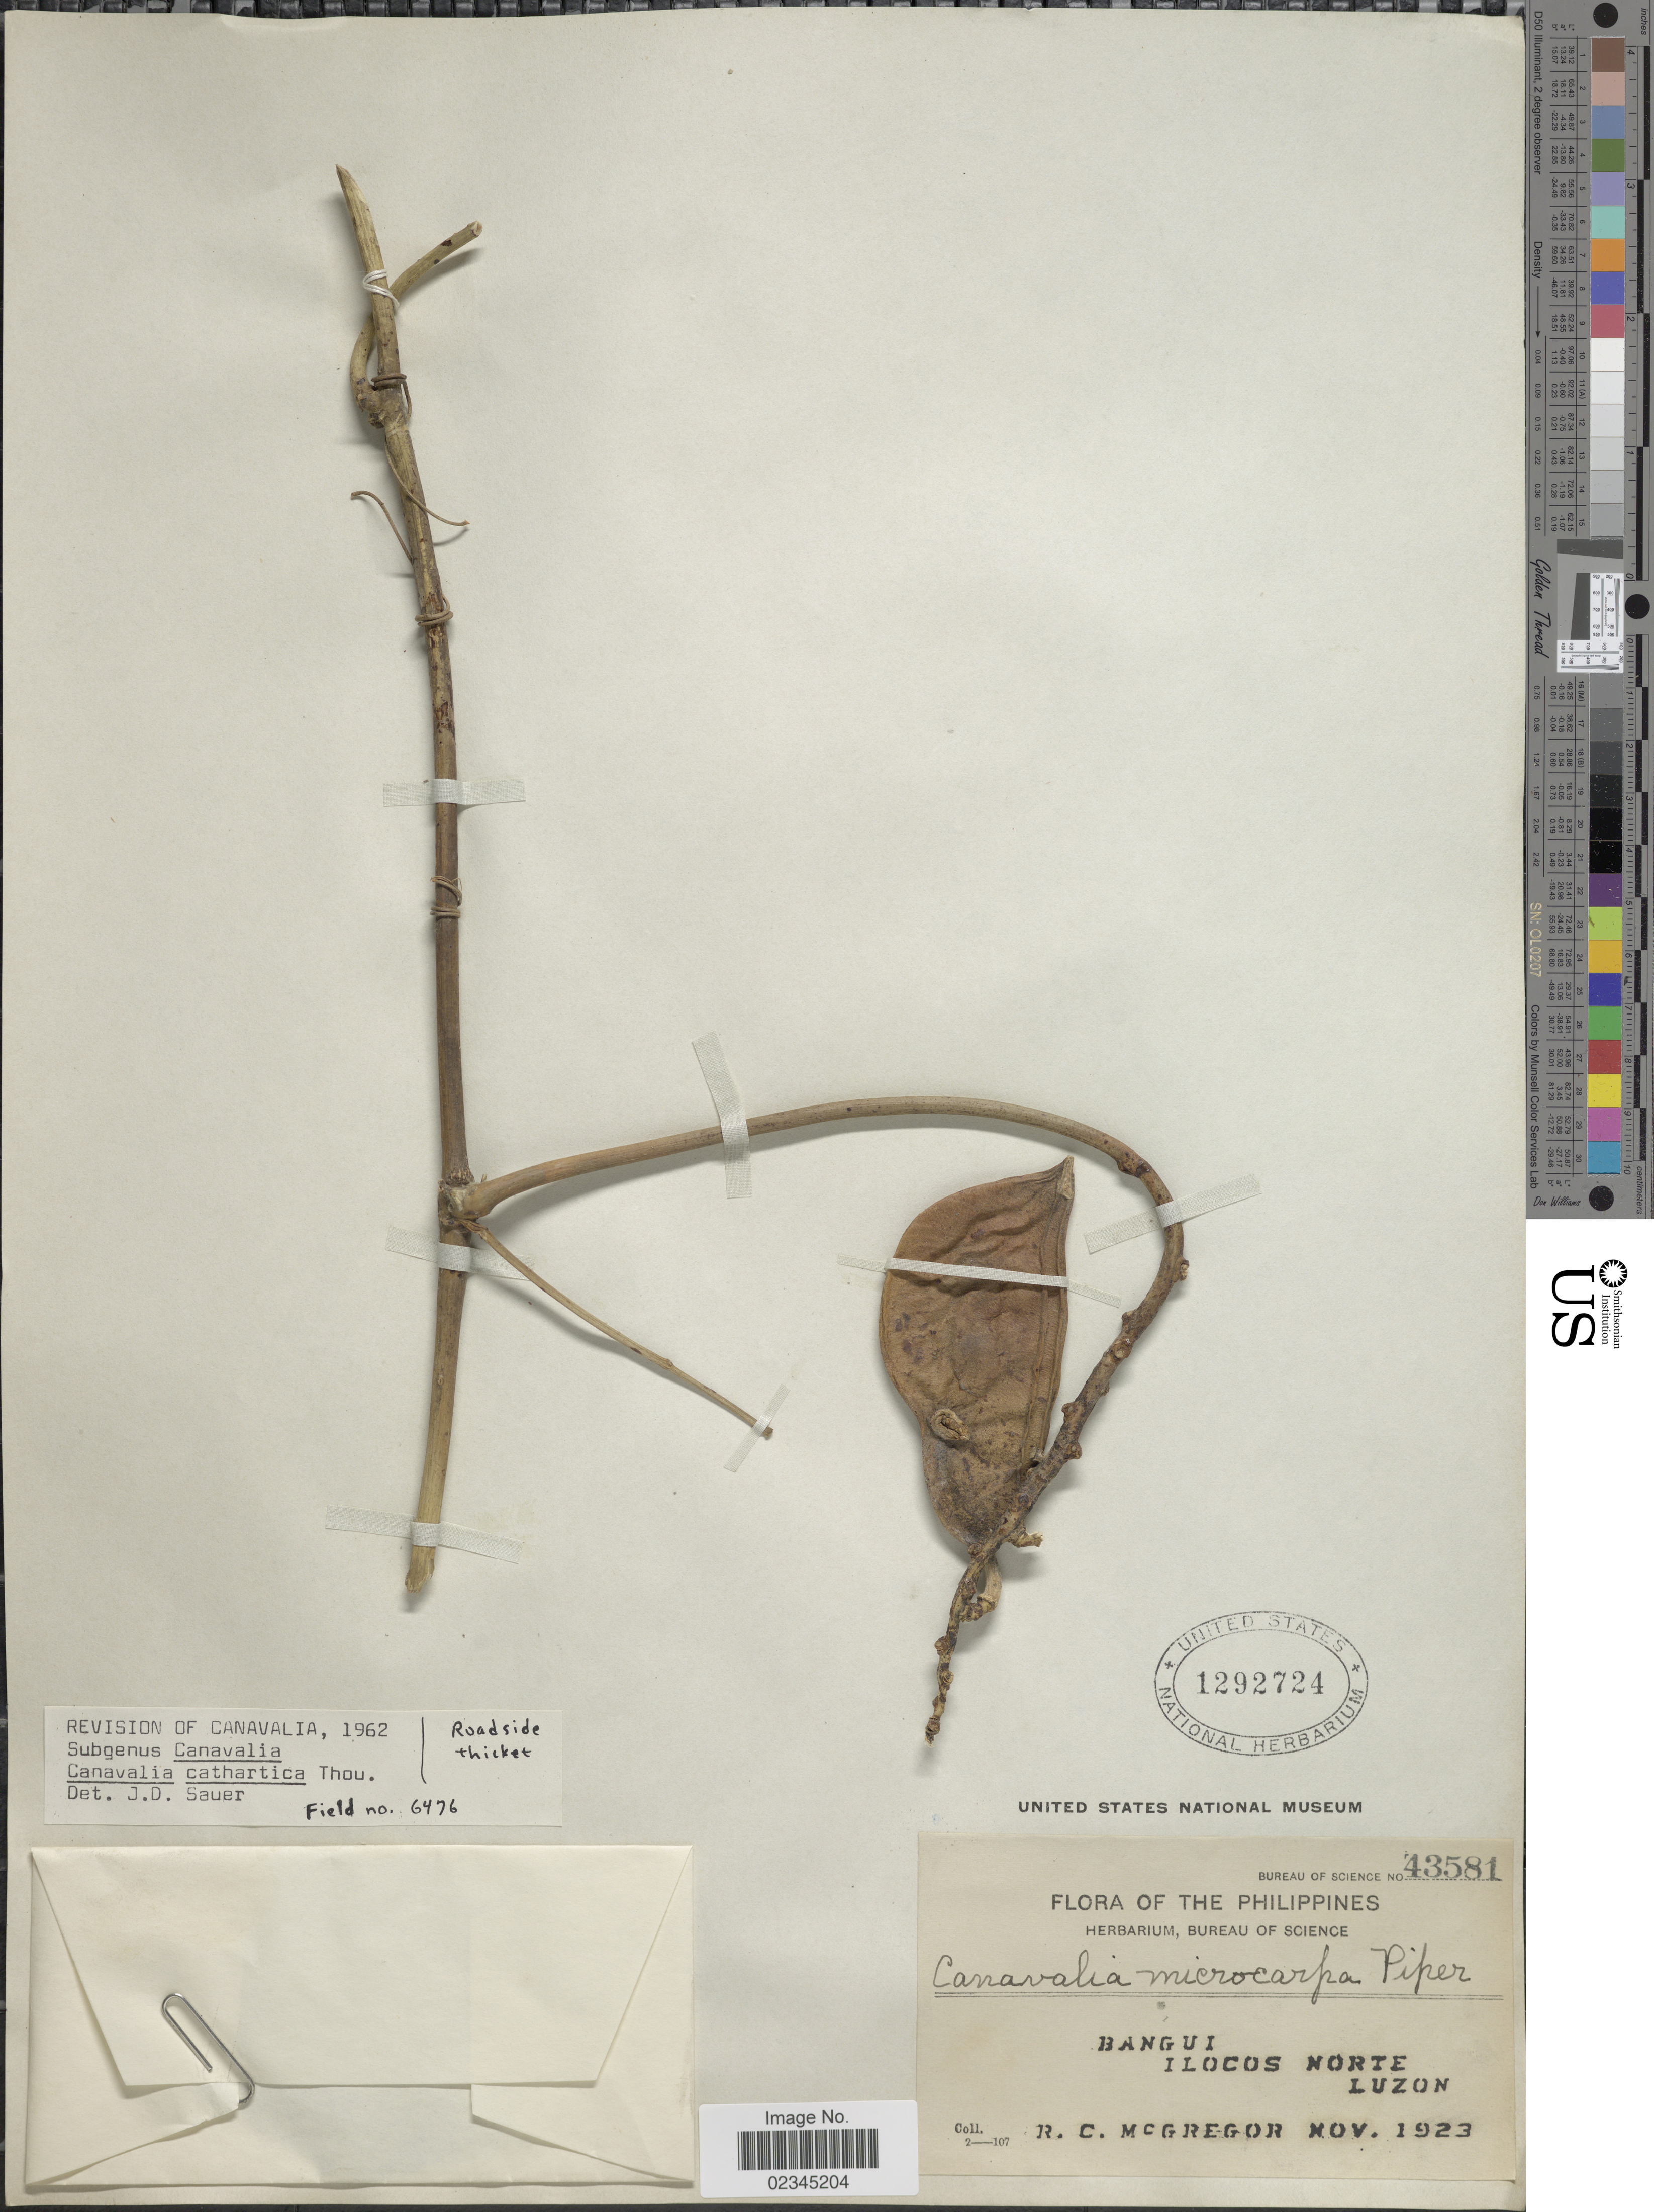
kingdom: Plantae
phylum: Tracheophyta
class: Magnoliopsida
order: Fabales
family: Fabaceae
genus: Canavalia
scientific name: Canavalia cathartica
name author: Thouars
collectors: R. C. McGregor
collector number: Bureau of Science 43581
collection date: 1923-11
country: Philippines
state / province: Ilocos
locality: Bangui Ilocos Norte,Luzon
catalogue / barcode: US 1292724